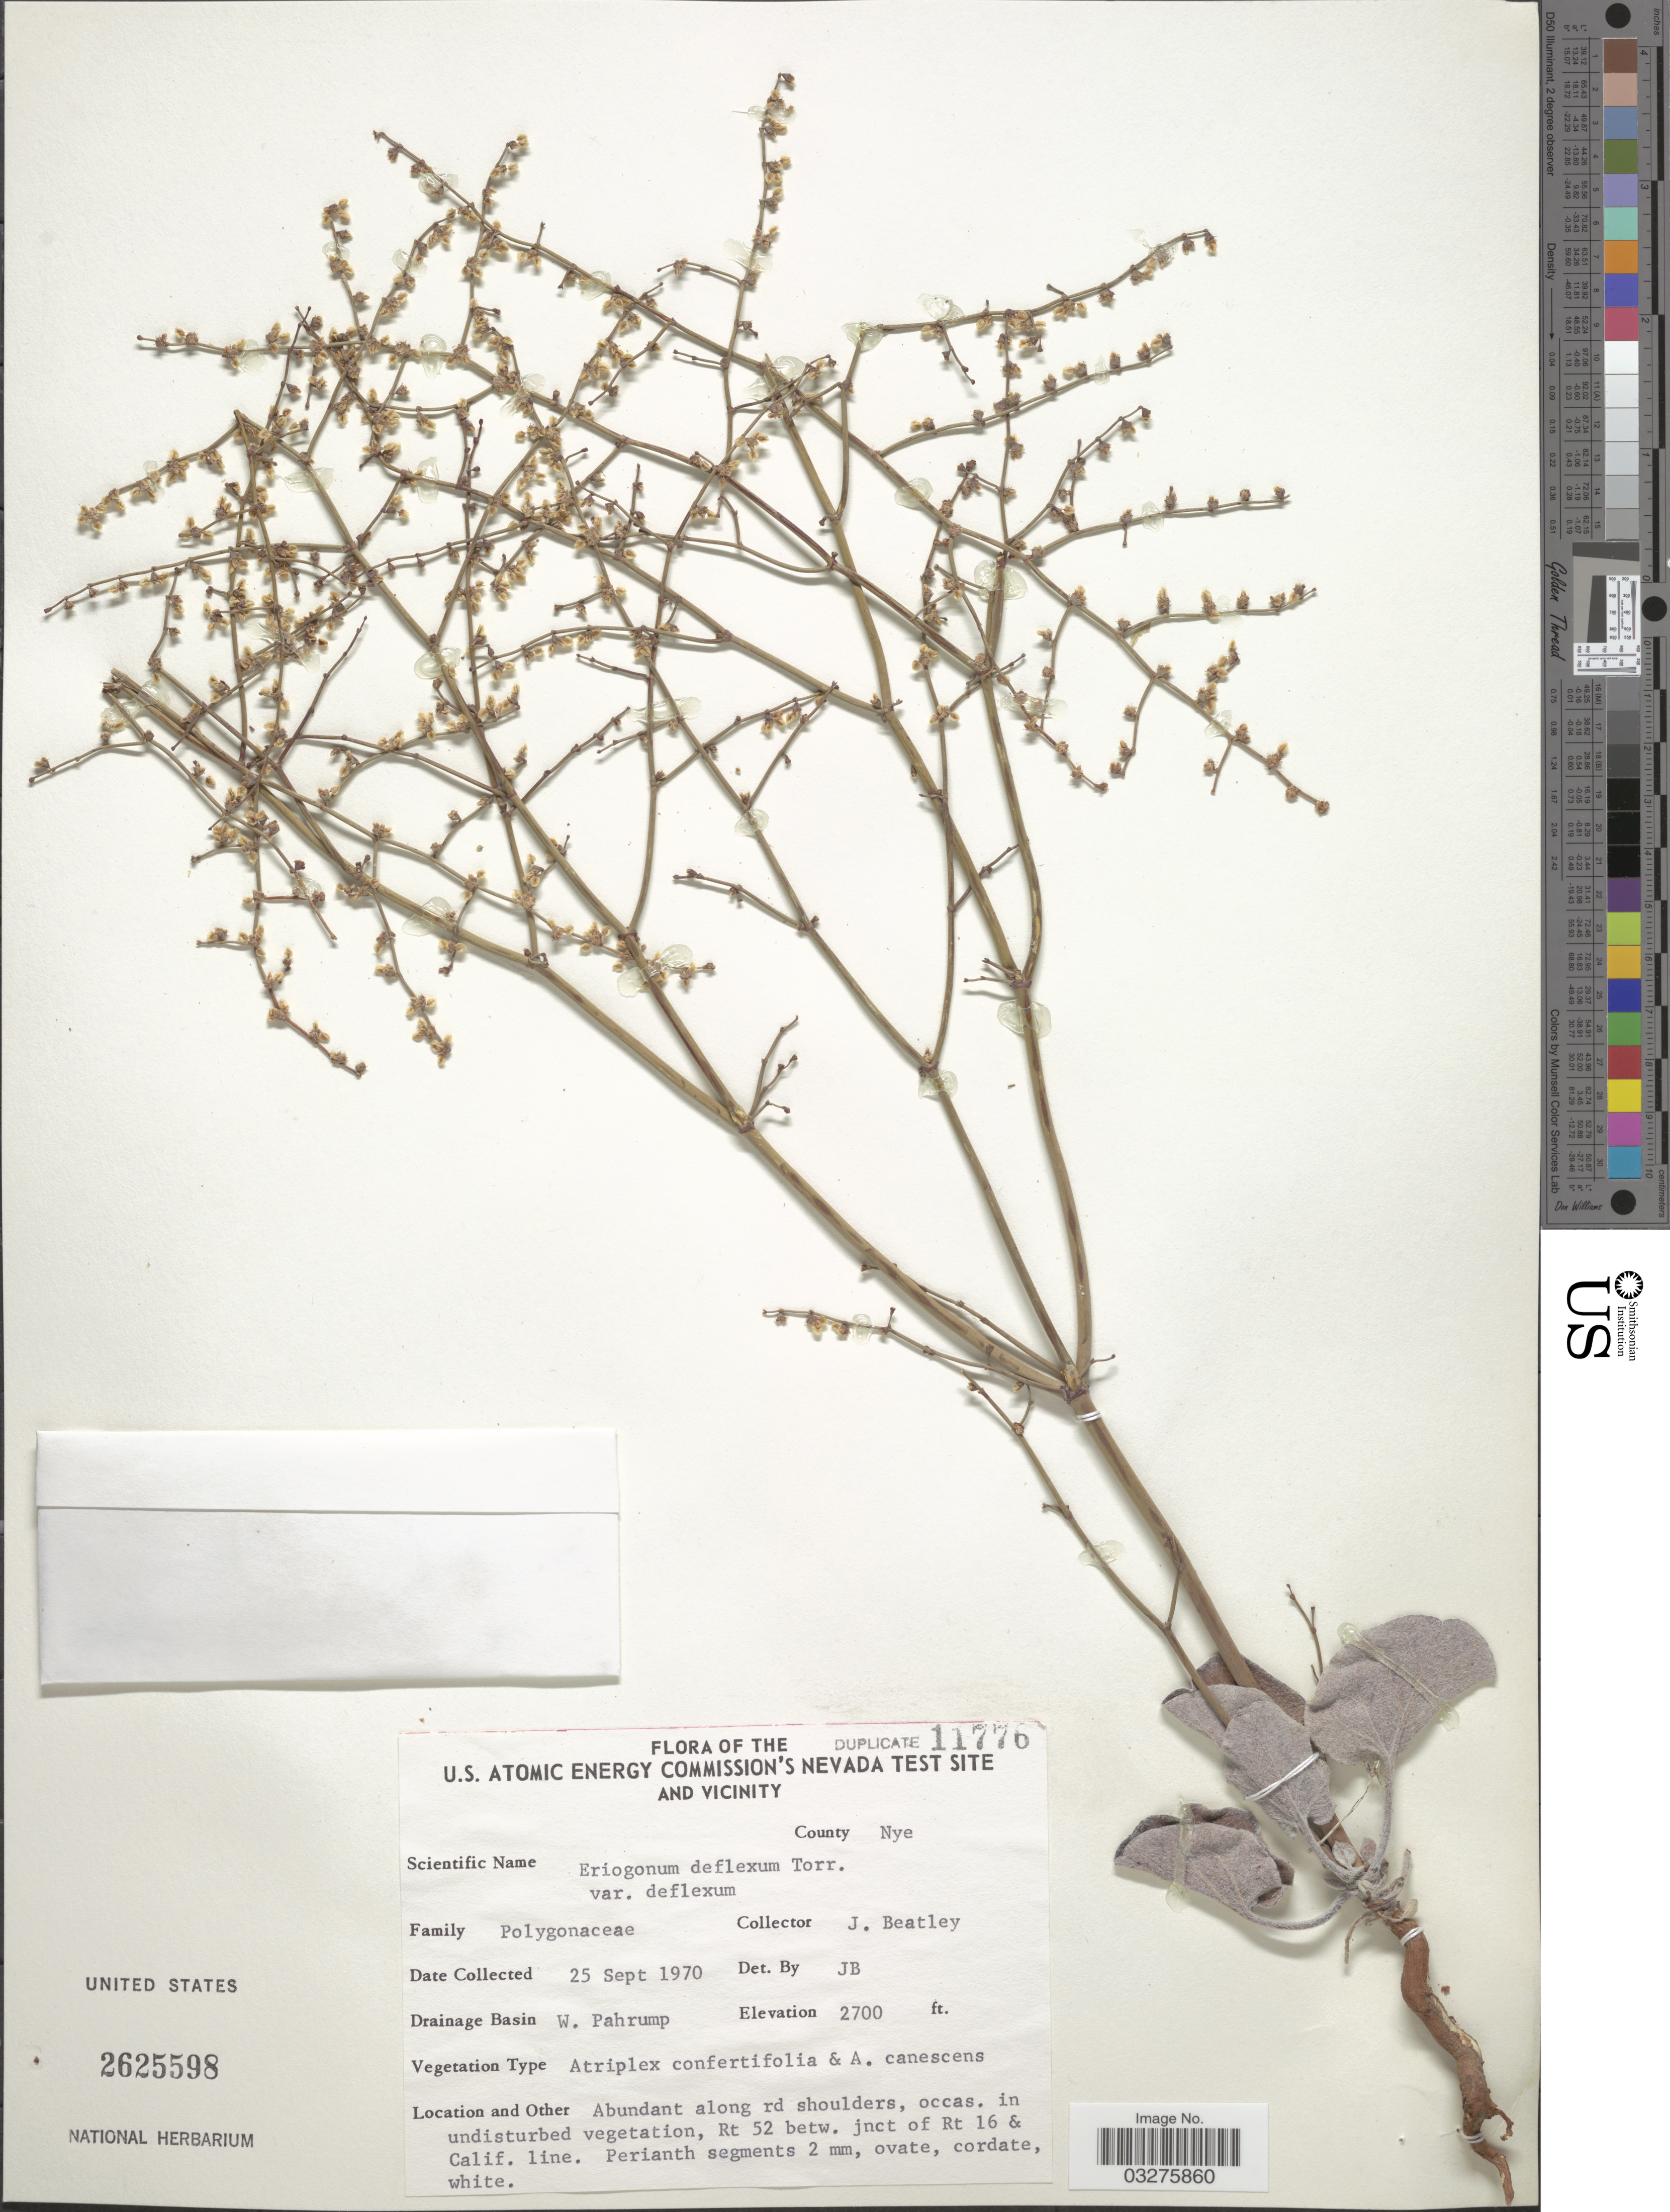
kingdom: Plantae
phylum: Tracheophyta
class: Magnoliopsida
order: Caryophyllales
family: Polygonaceae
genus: Eriogonum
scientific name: Eriogonum deflexum var. deflexum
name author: Torr. in Ives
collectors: J. C. Beatley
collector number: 11776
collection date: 1970-09-25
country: United States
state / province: Nevada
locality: U.S. Atomic Energy Commission's Nevada test site and vicinity. County Nye. Drainage Basin W. Pahrump. Rt. 52 betw. jnct of Rt 16 & Calif. line.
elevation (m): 823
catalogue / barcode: US 2625598